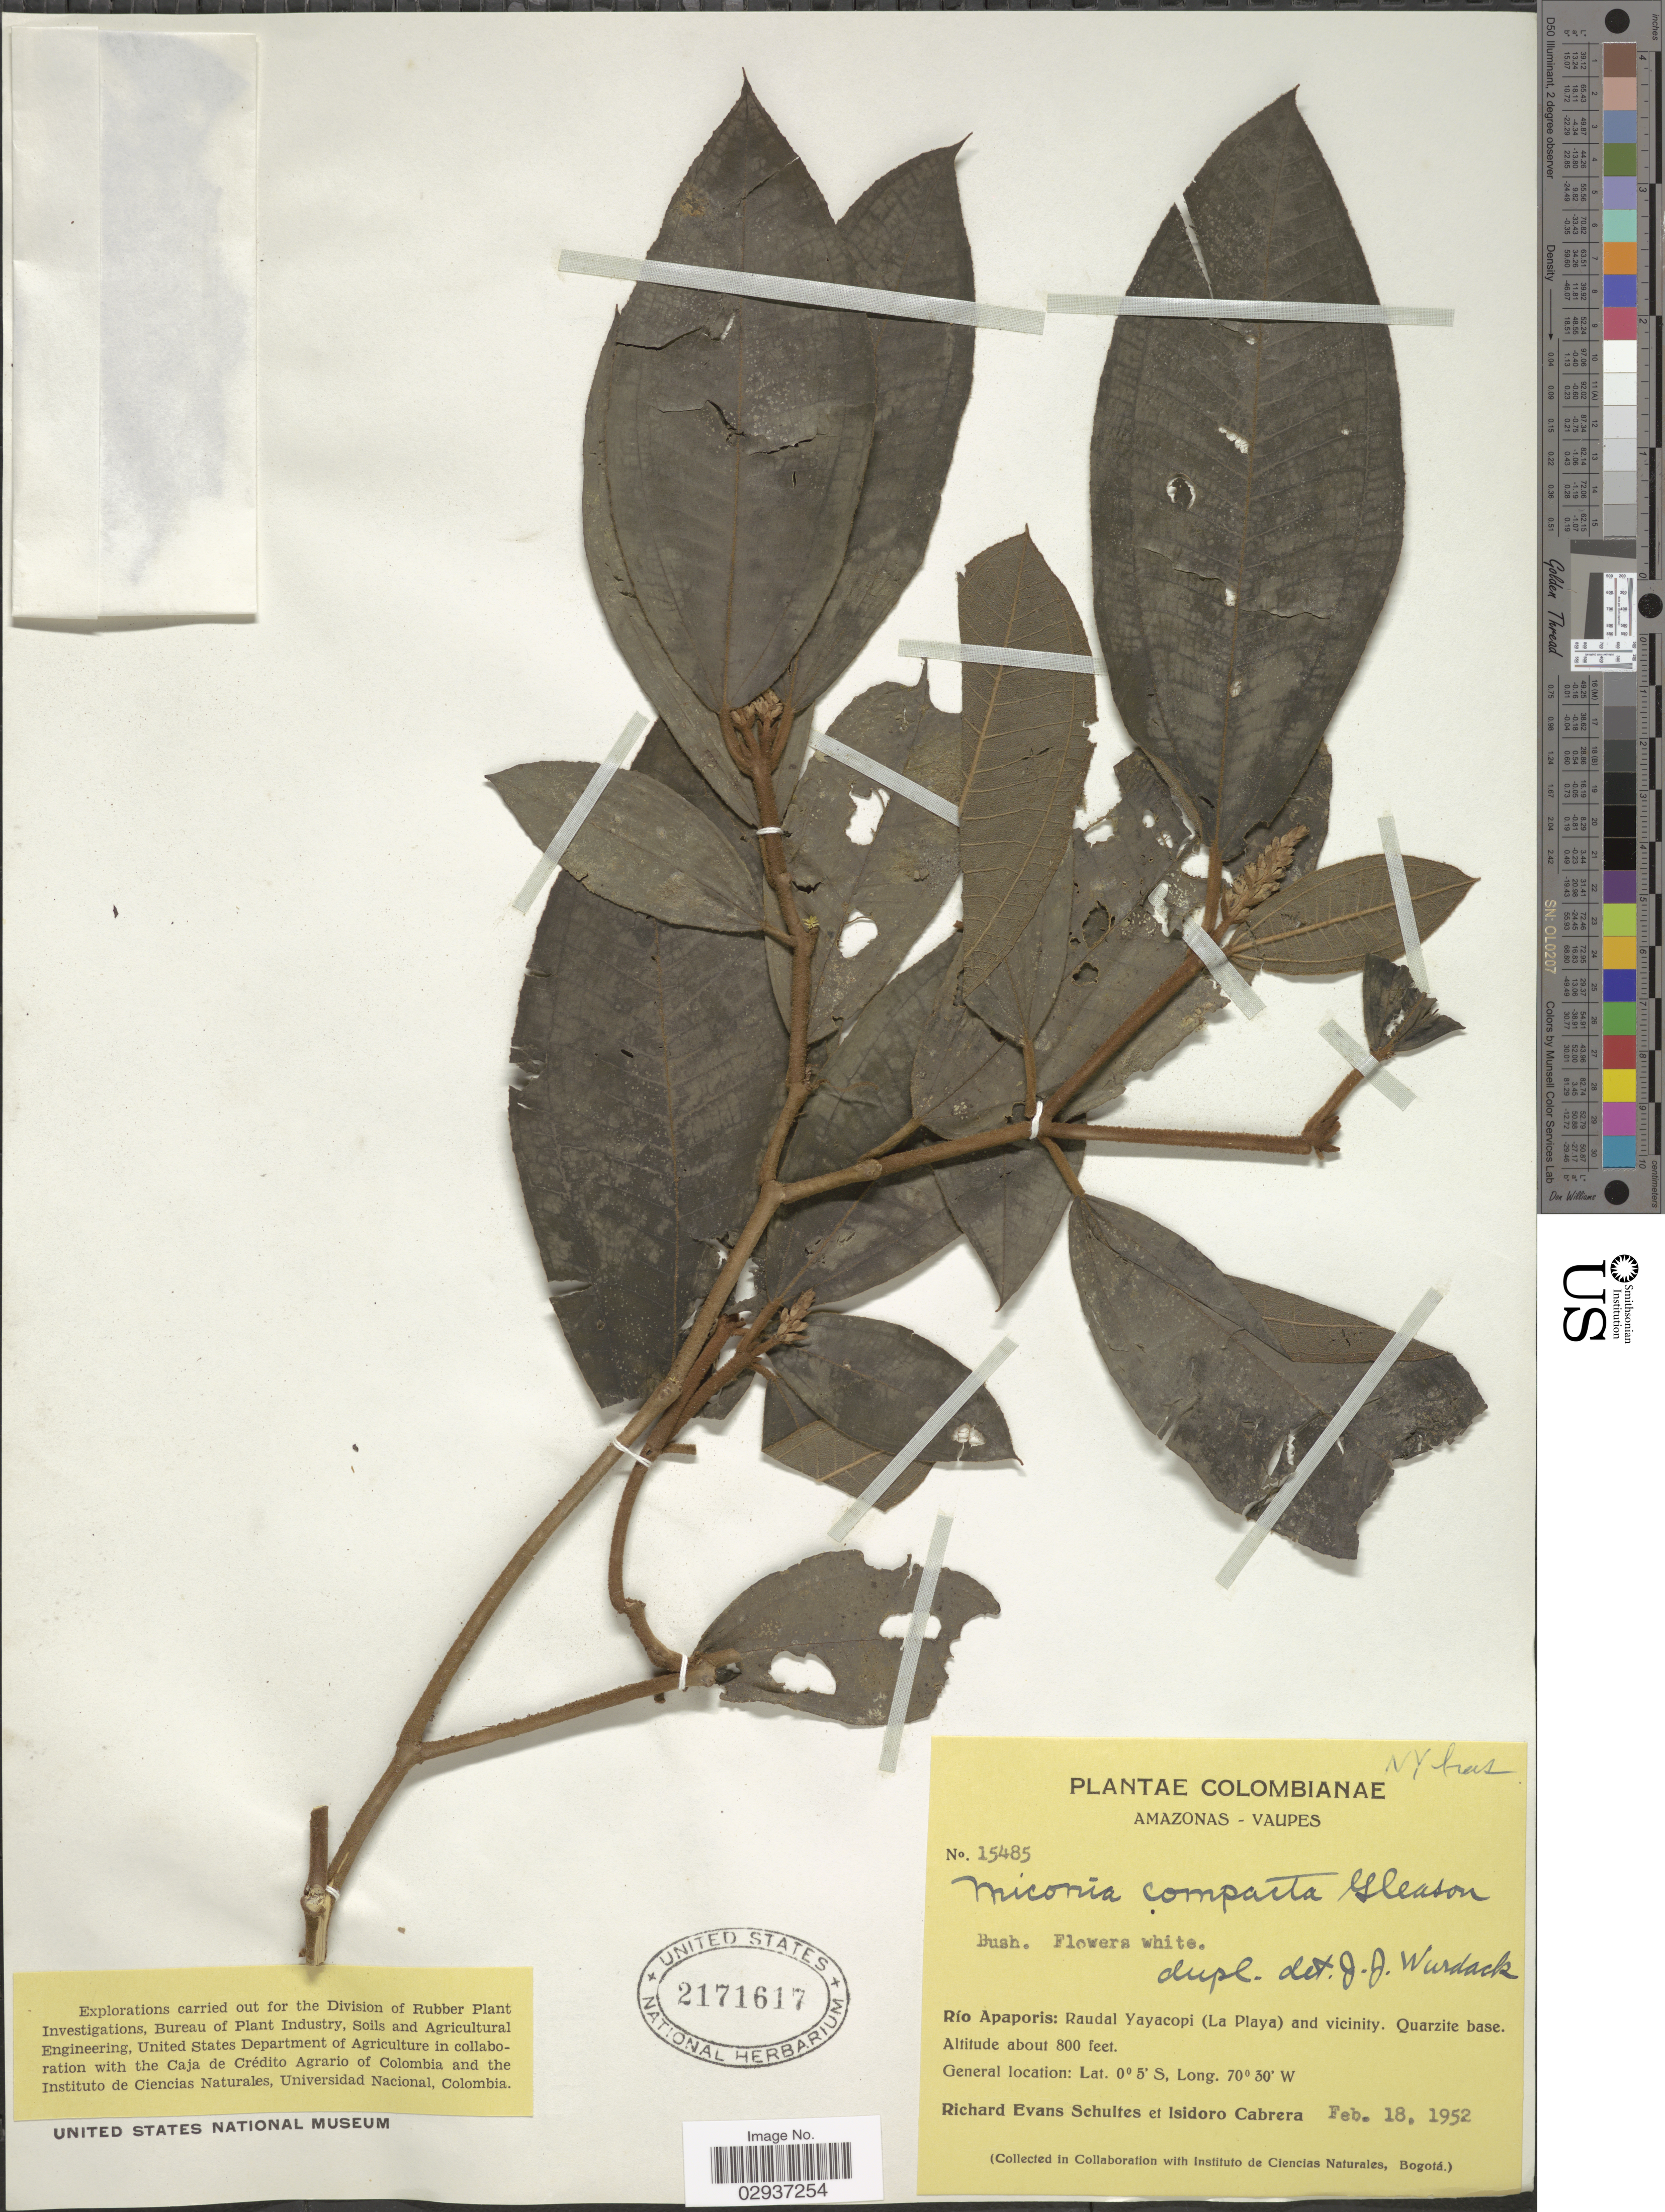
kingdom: Plantae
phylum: Tracheophyta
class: Magnoliopsida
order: Myrtales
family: Melastomataceae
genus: Miconia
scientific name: Miconia carassana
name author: Cogn.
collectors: R. E. Schultes & I. Cabrera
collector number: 15485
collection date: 1952-02-18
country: Colombia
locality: Amazonas - Vaupés. Río Apaporis: Raudal Yayacopi (La Playa) and vicinity.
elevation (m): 244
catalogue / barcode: US 2171617